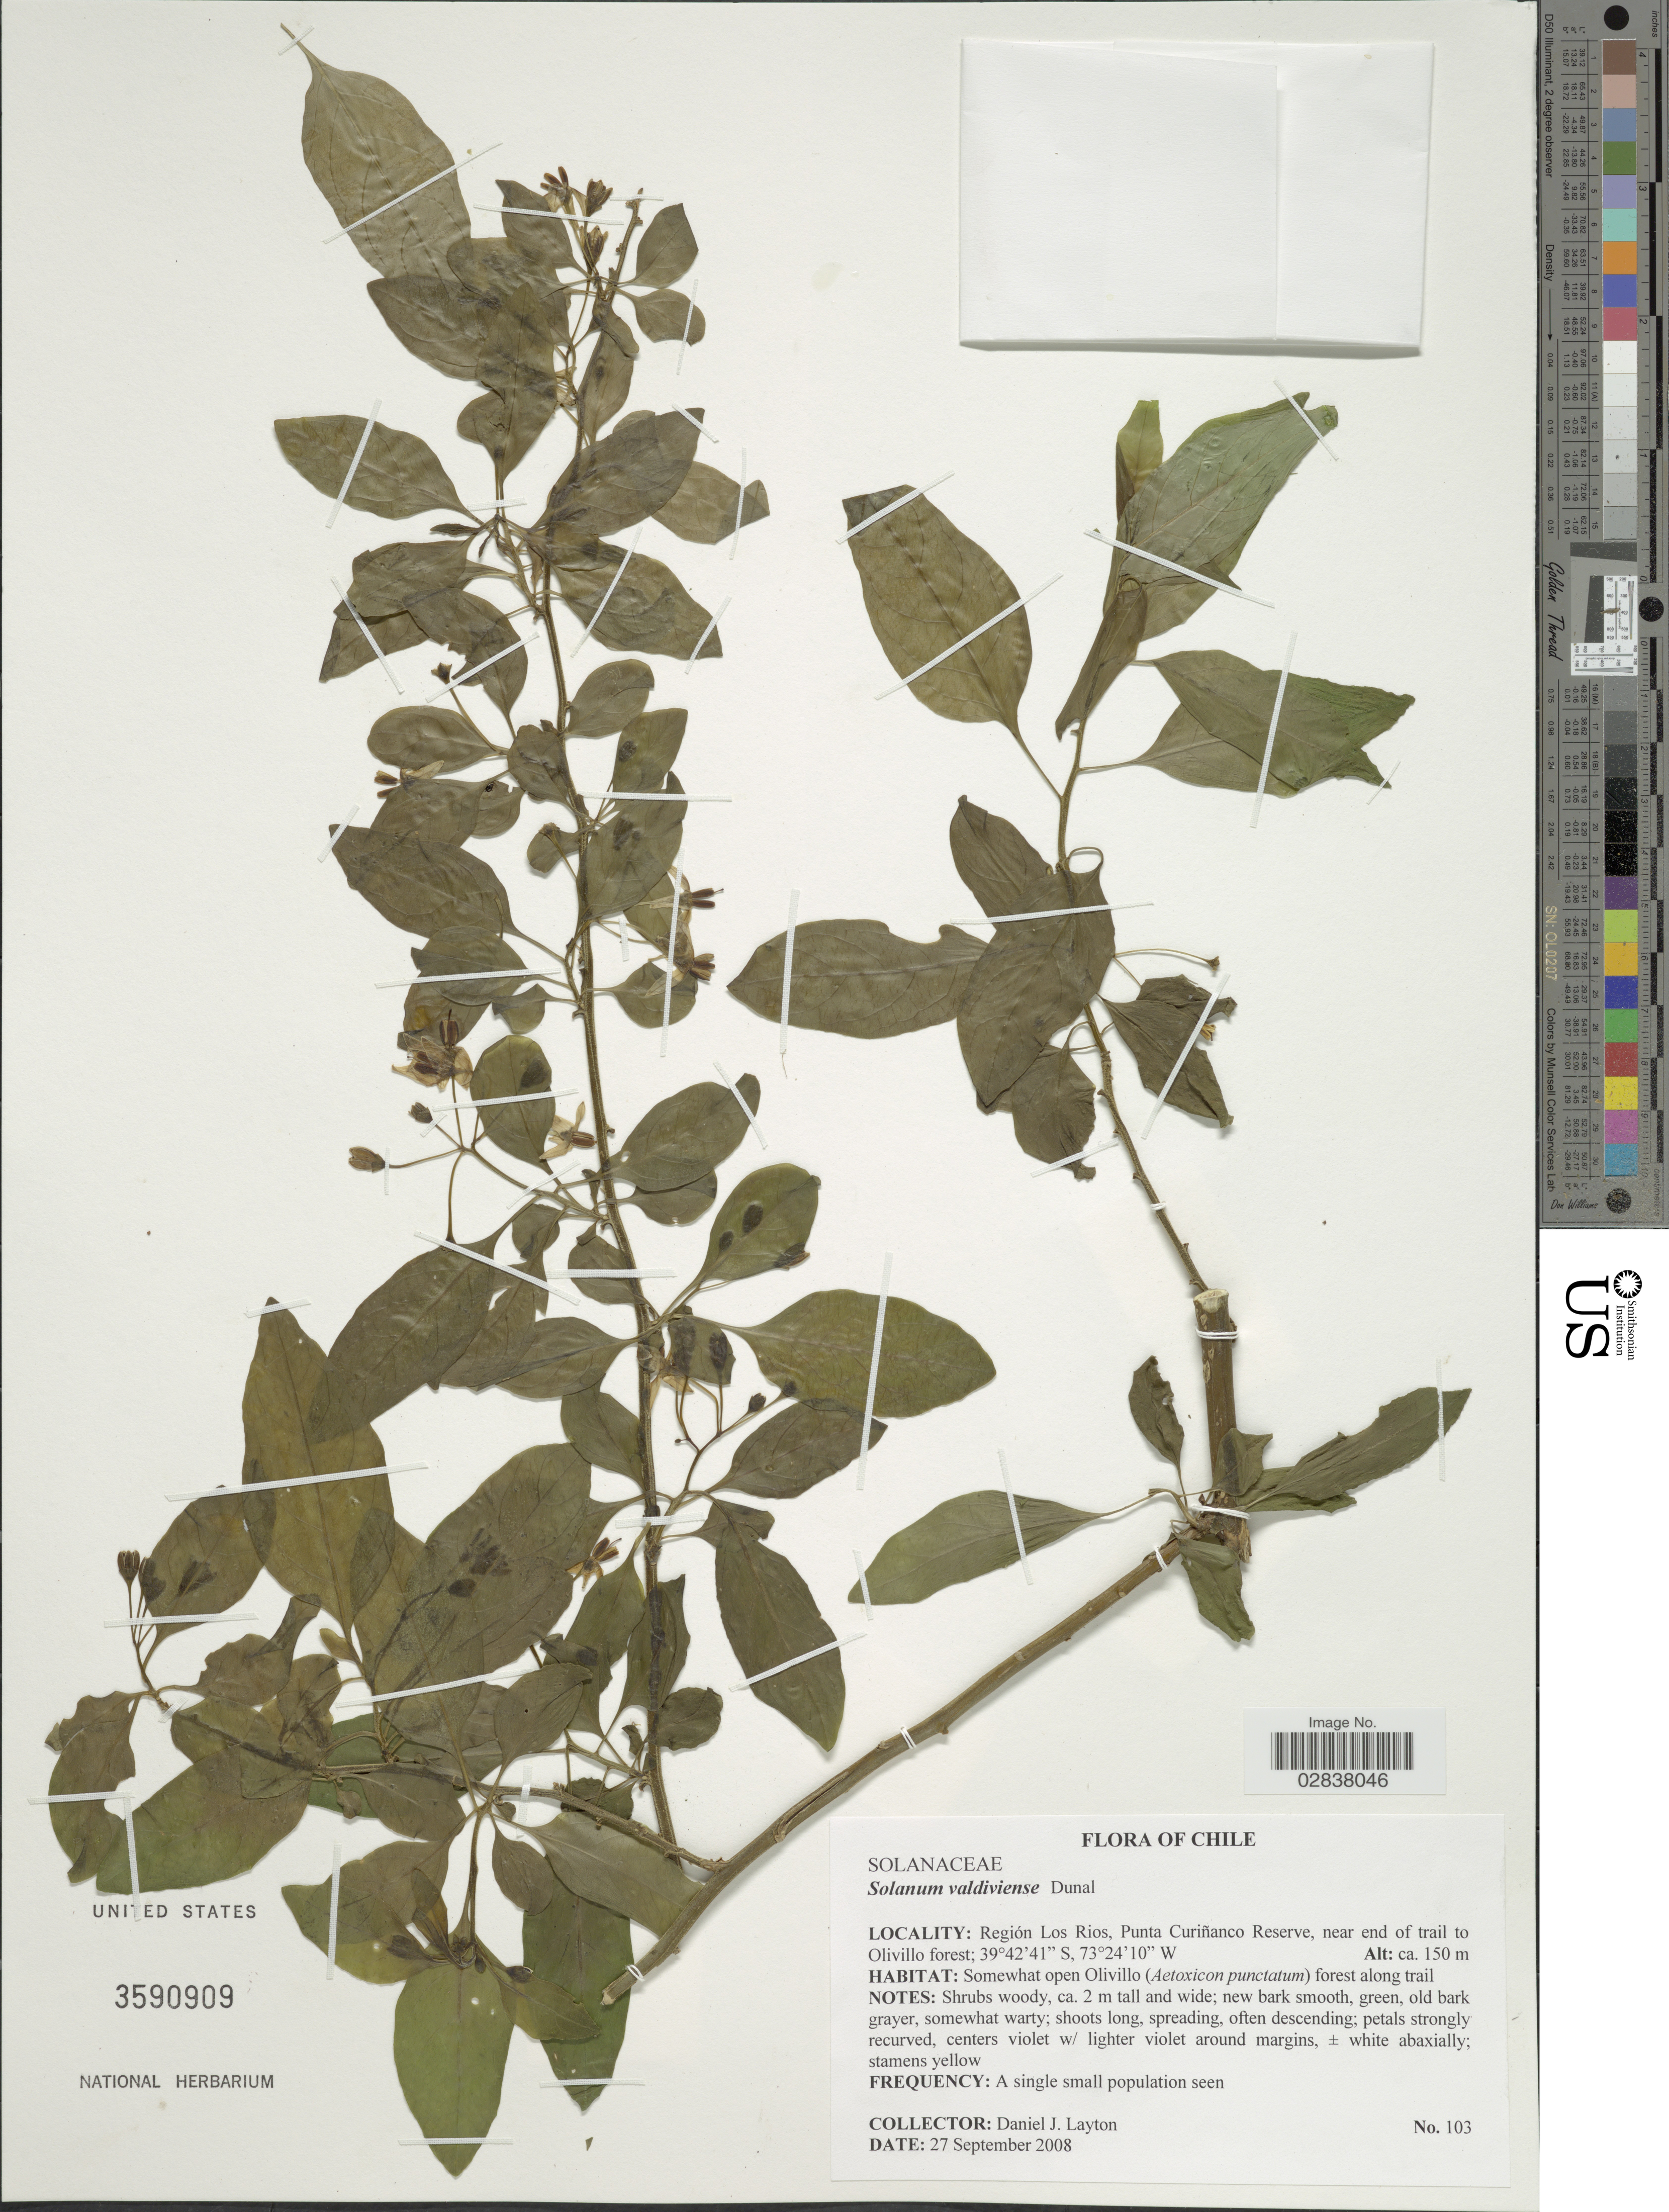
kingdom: Plantae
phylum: Tracheophyta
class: Magnoliopsida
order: Solanales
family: Solanaceae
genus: Solanum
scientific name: Solanum valdiviense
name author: Dunal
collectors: D. J. Layton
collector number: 103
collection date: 2008-09-27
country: Chile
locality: Región Los Rios, Punta Curiñanco Reserve, near end of trail to Olivillo forest.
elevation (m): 150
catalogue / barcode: US 3590909